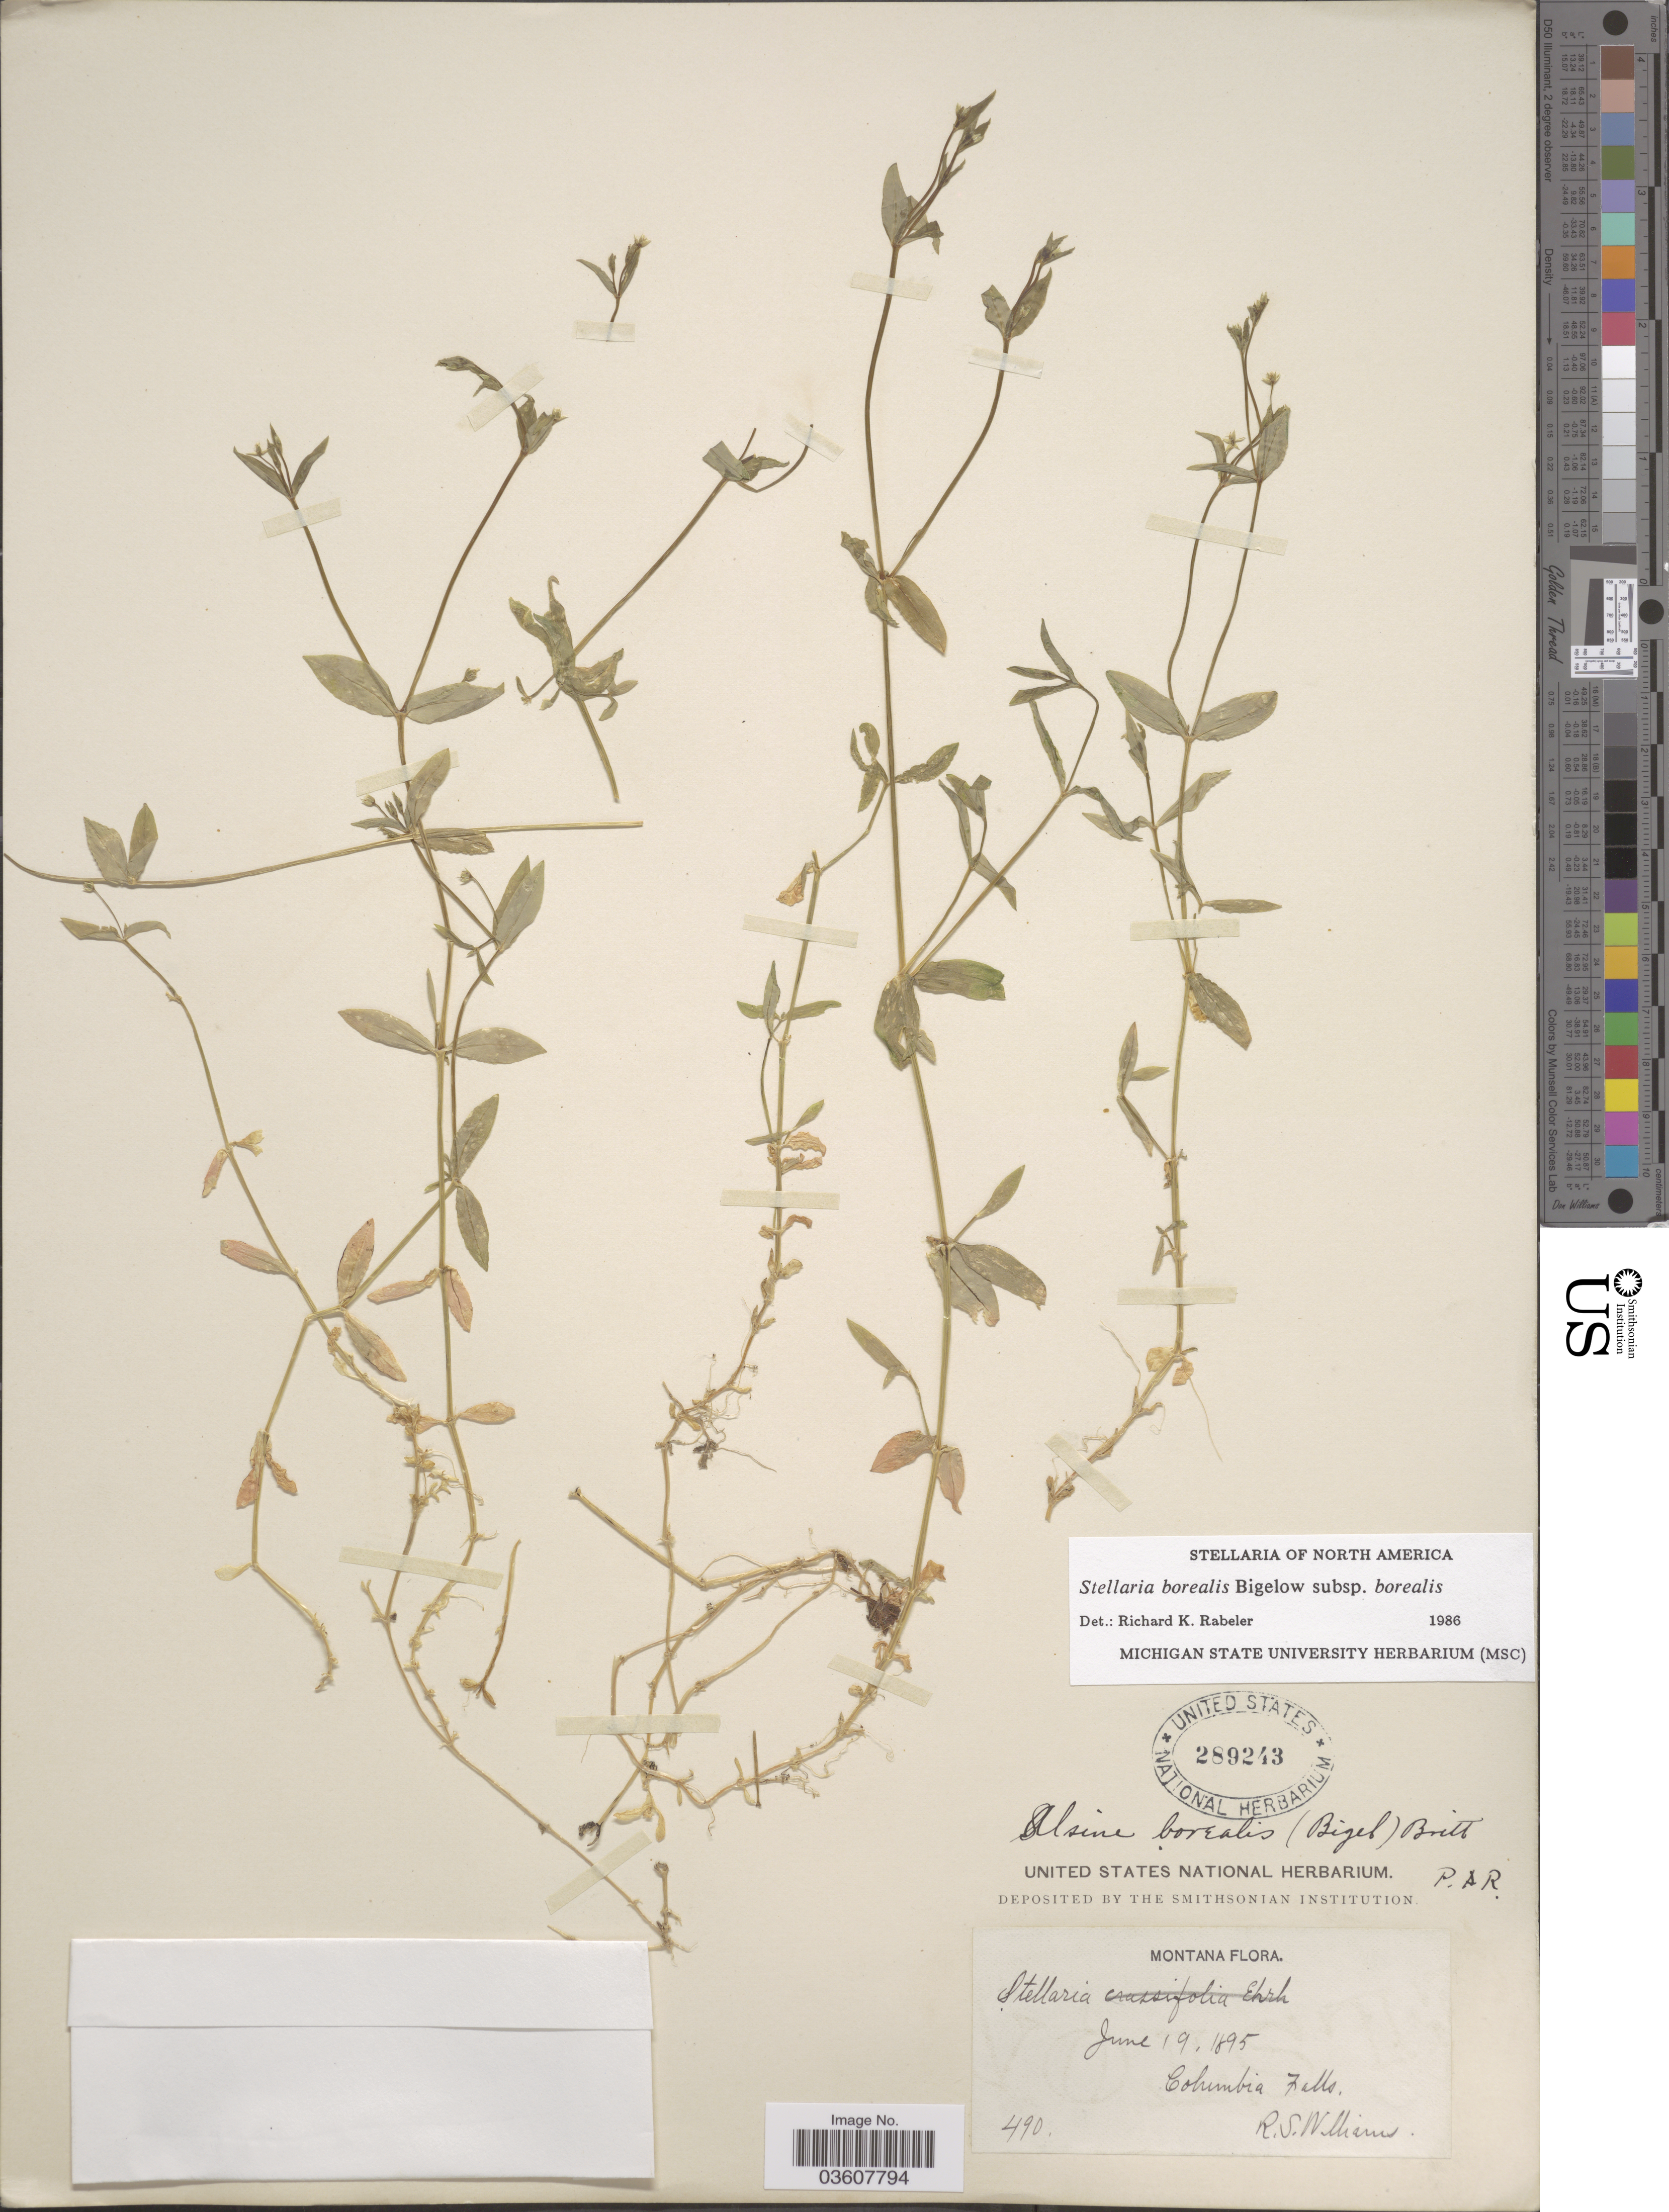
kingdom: Plantae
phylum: Tracheophyta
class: Magnoliopsida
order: Caryophyllales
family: Caryophyllaceae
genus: Stellaria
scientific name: Stellaria borealis subsp. borealis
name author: Bigelow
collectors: R. S. Williams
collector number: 490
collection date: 1895-06-19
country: United States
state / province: Montana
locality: Columbia Falls.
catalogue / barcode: US 289243